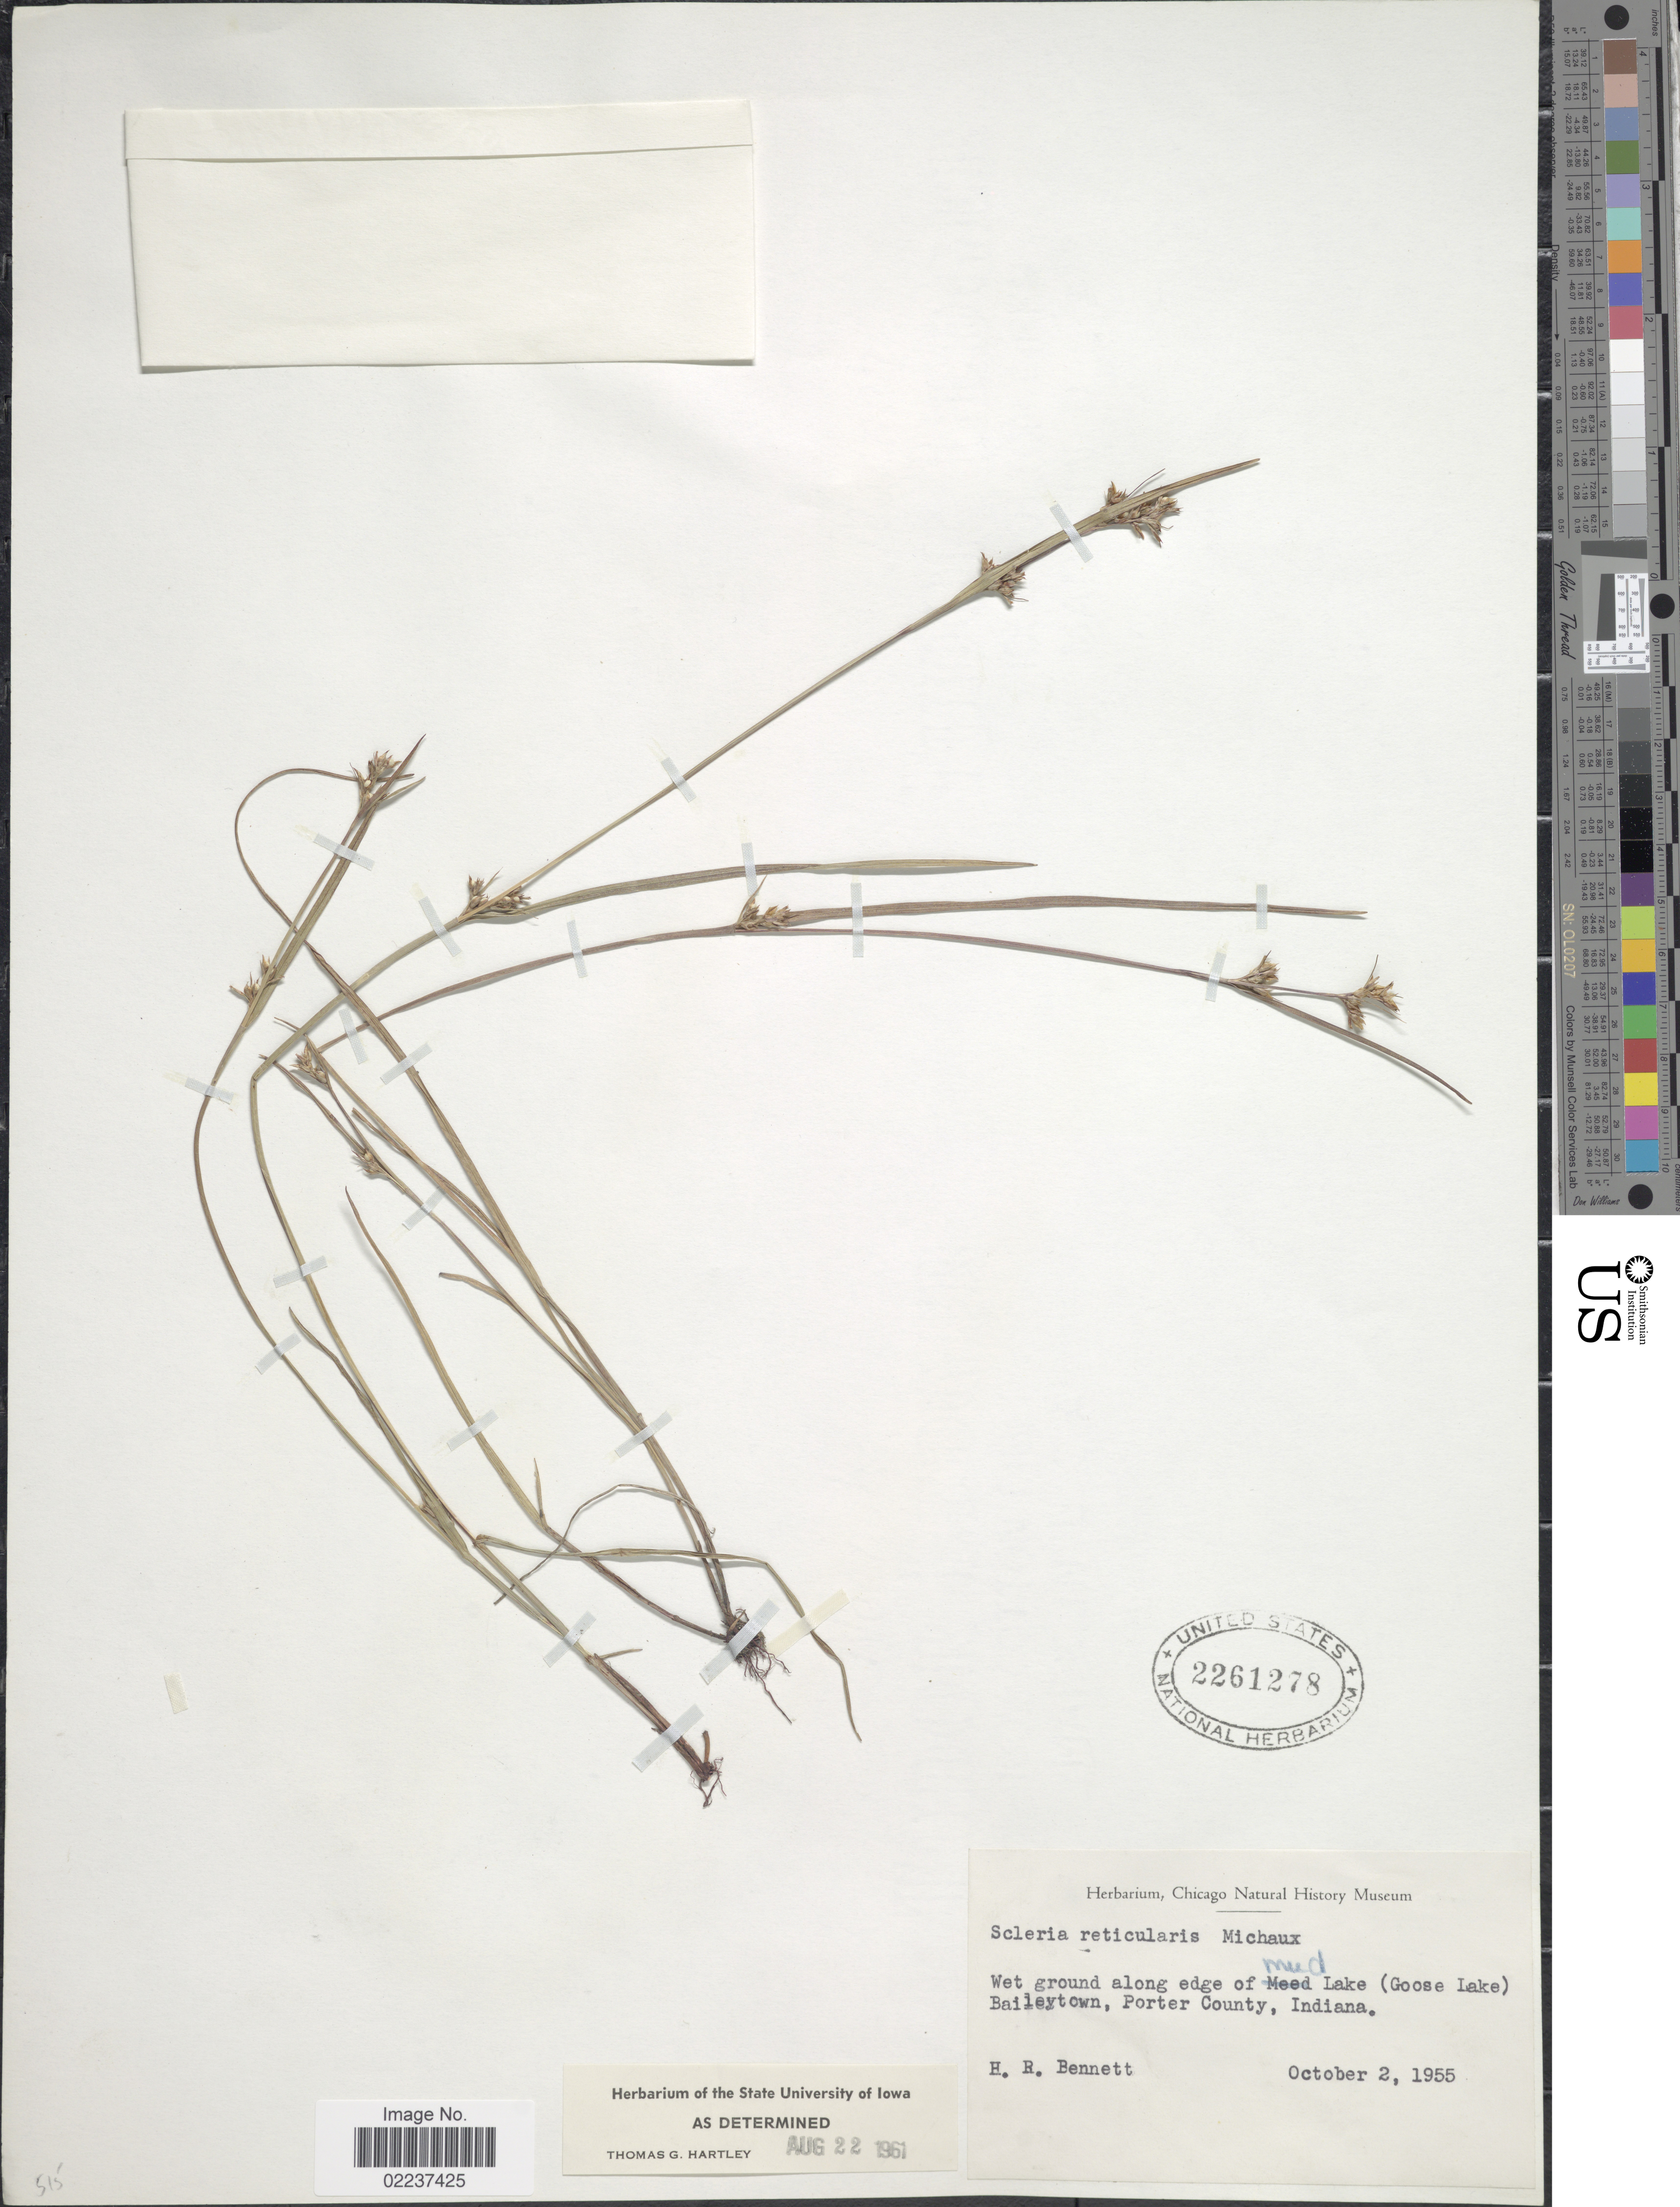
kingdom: Plantae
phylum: Tracheophyta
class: Liliopsida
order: Poales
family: Cyperaceae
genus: Scleria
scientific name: Scleria reticularis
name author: Michx.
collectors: H. R. Bennett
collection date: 1955-10-02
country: United States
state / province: Indiana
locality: Wet ground along edge of mud Lake (Goose Lake) Baileytown, Porter County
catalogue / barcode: US 2261278